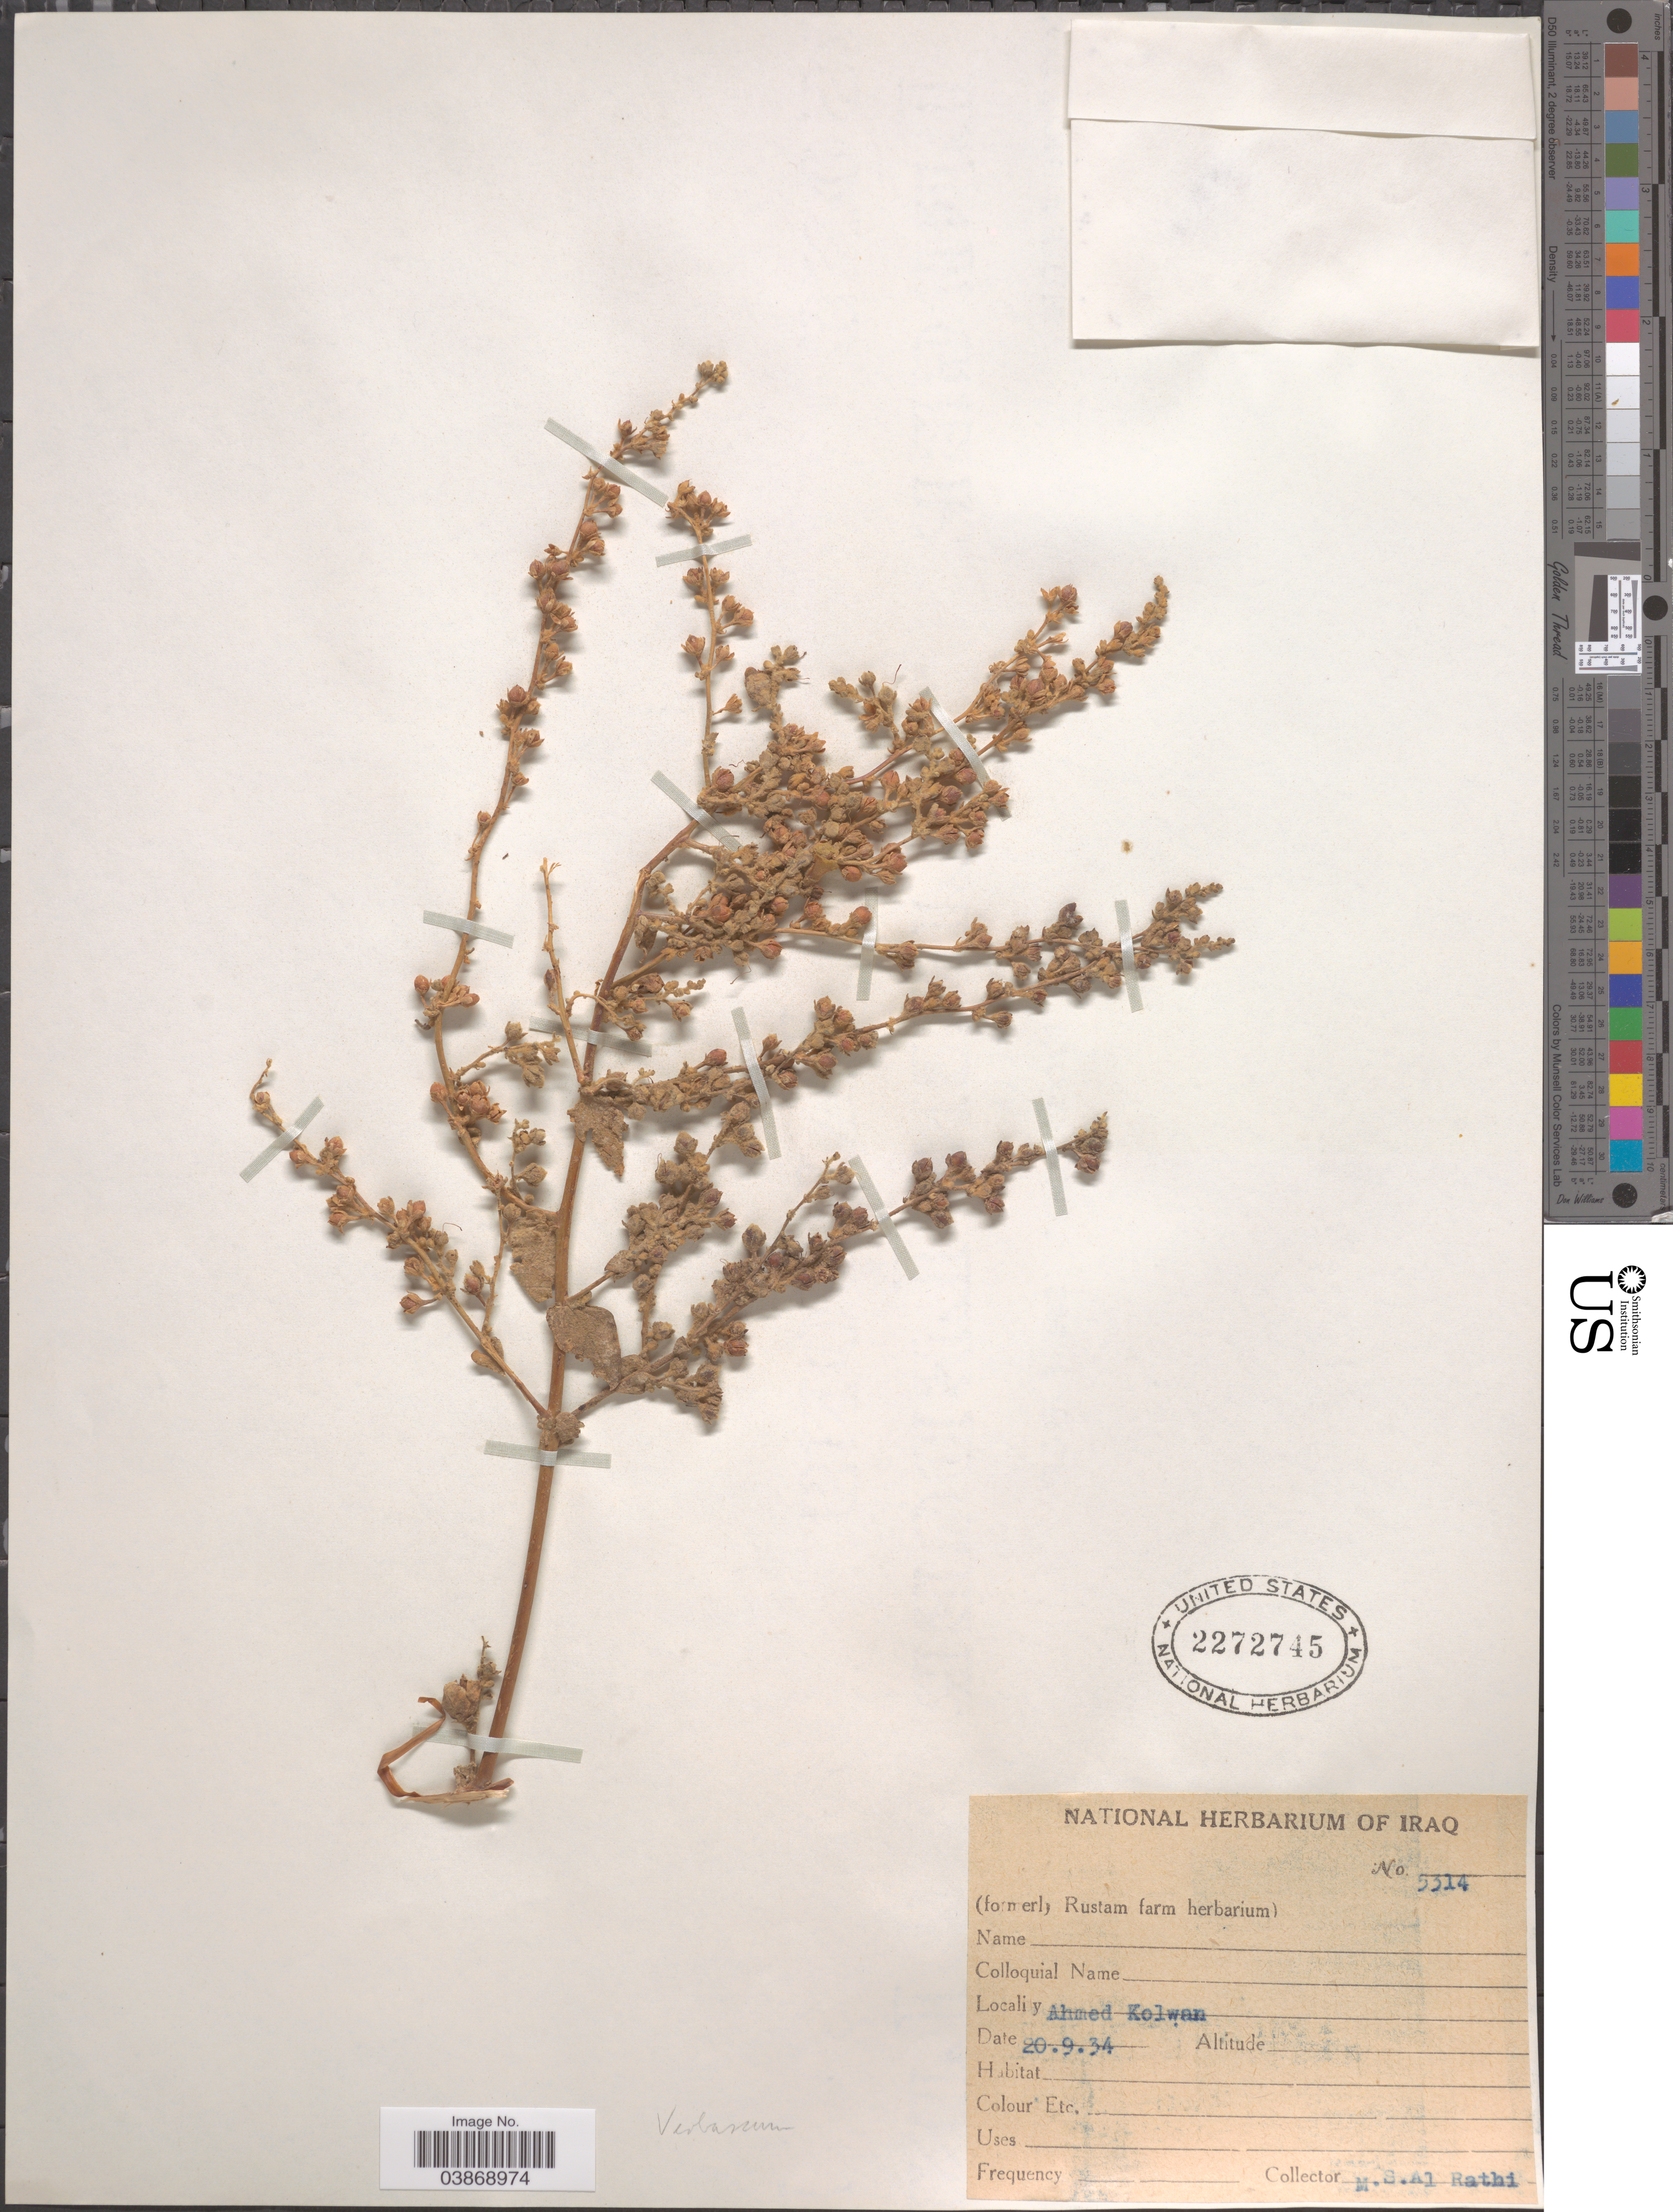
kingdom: Plantae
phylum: Tracheophyta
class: Magnoliopsida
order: Lamiales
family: Scrophulariaceae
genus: Verbascum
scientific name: Verbascum sp.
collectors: M. Al Rathi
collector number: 5314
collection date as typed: Transcribed d/m/y: 20/9/34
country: Iraq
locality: Ahmed Kolwan.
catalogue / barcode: US 2272745